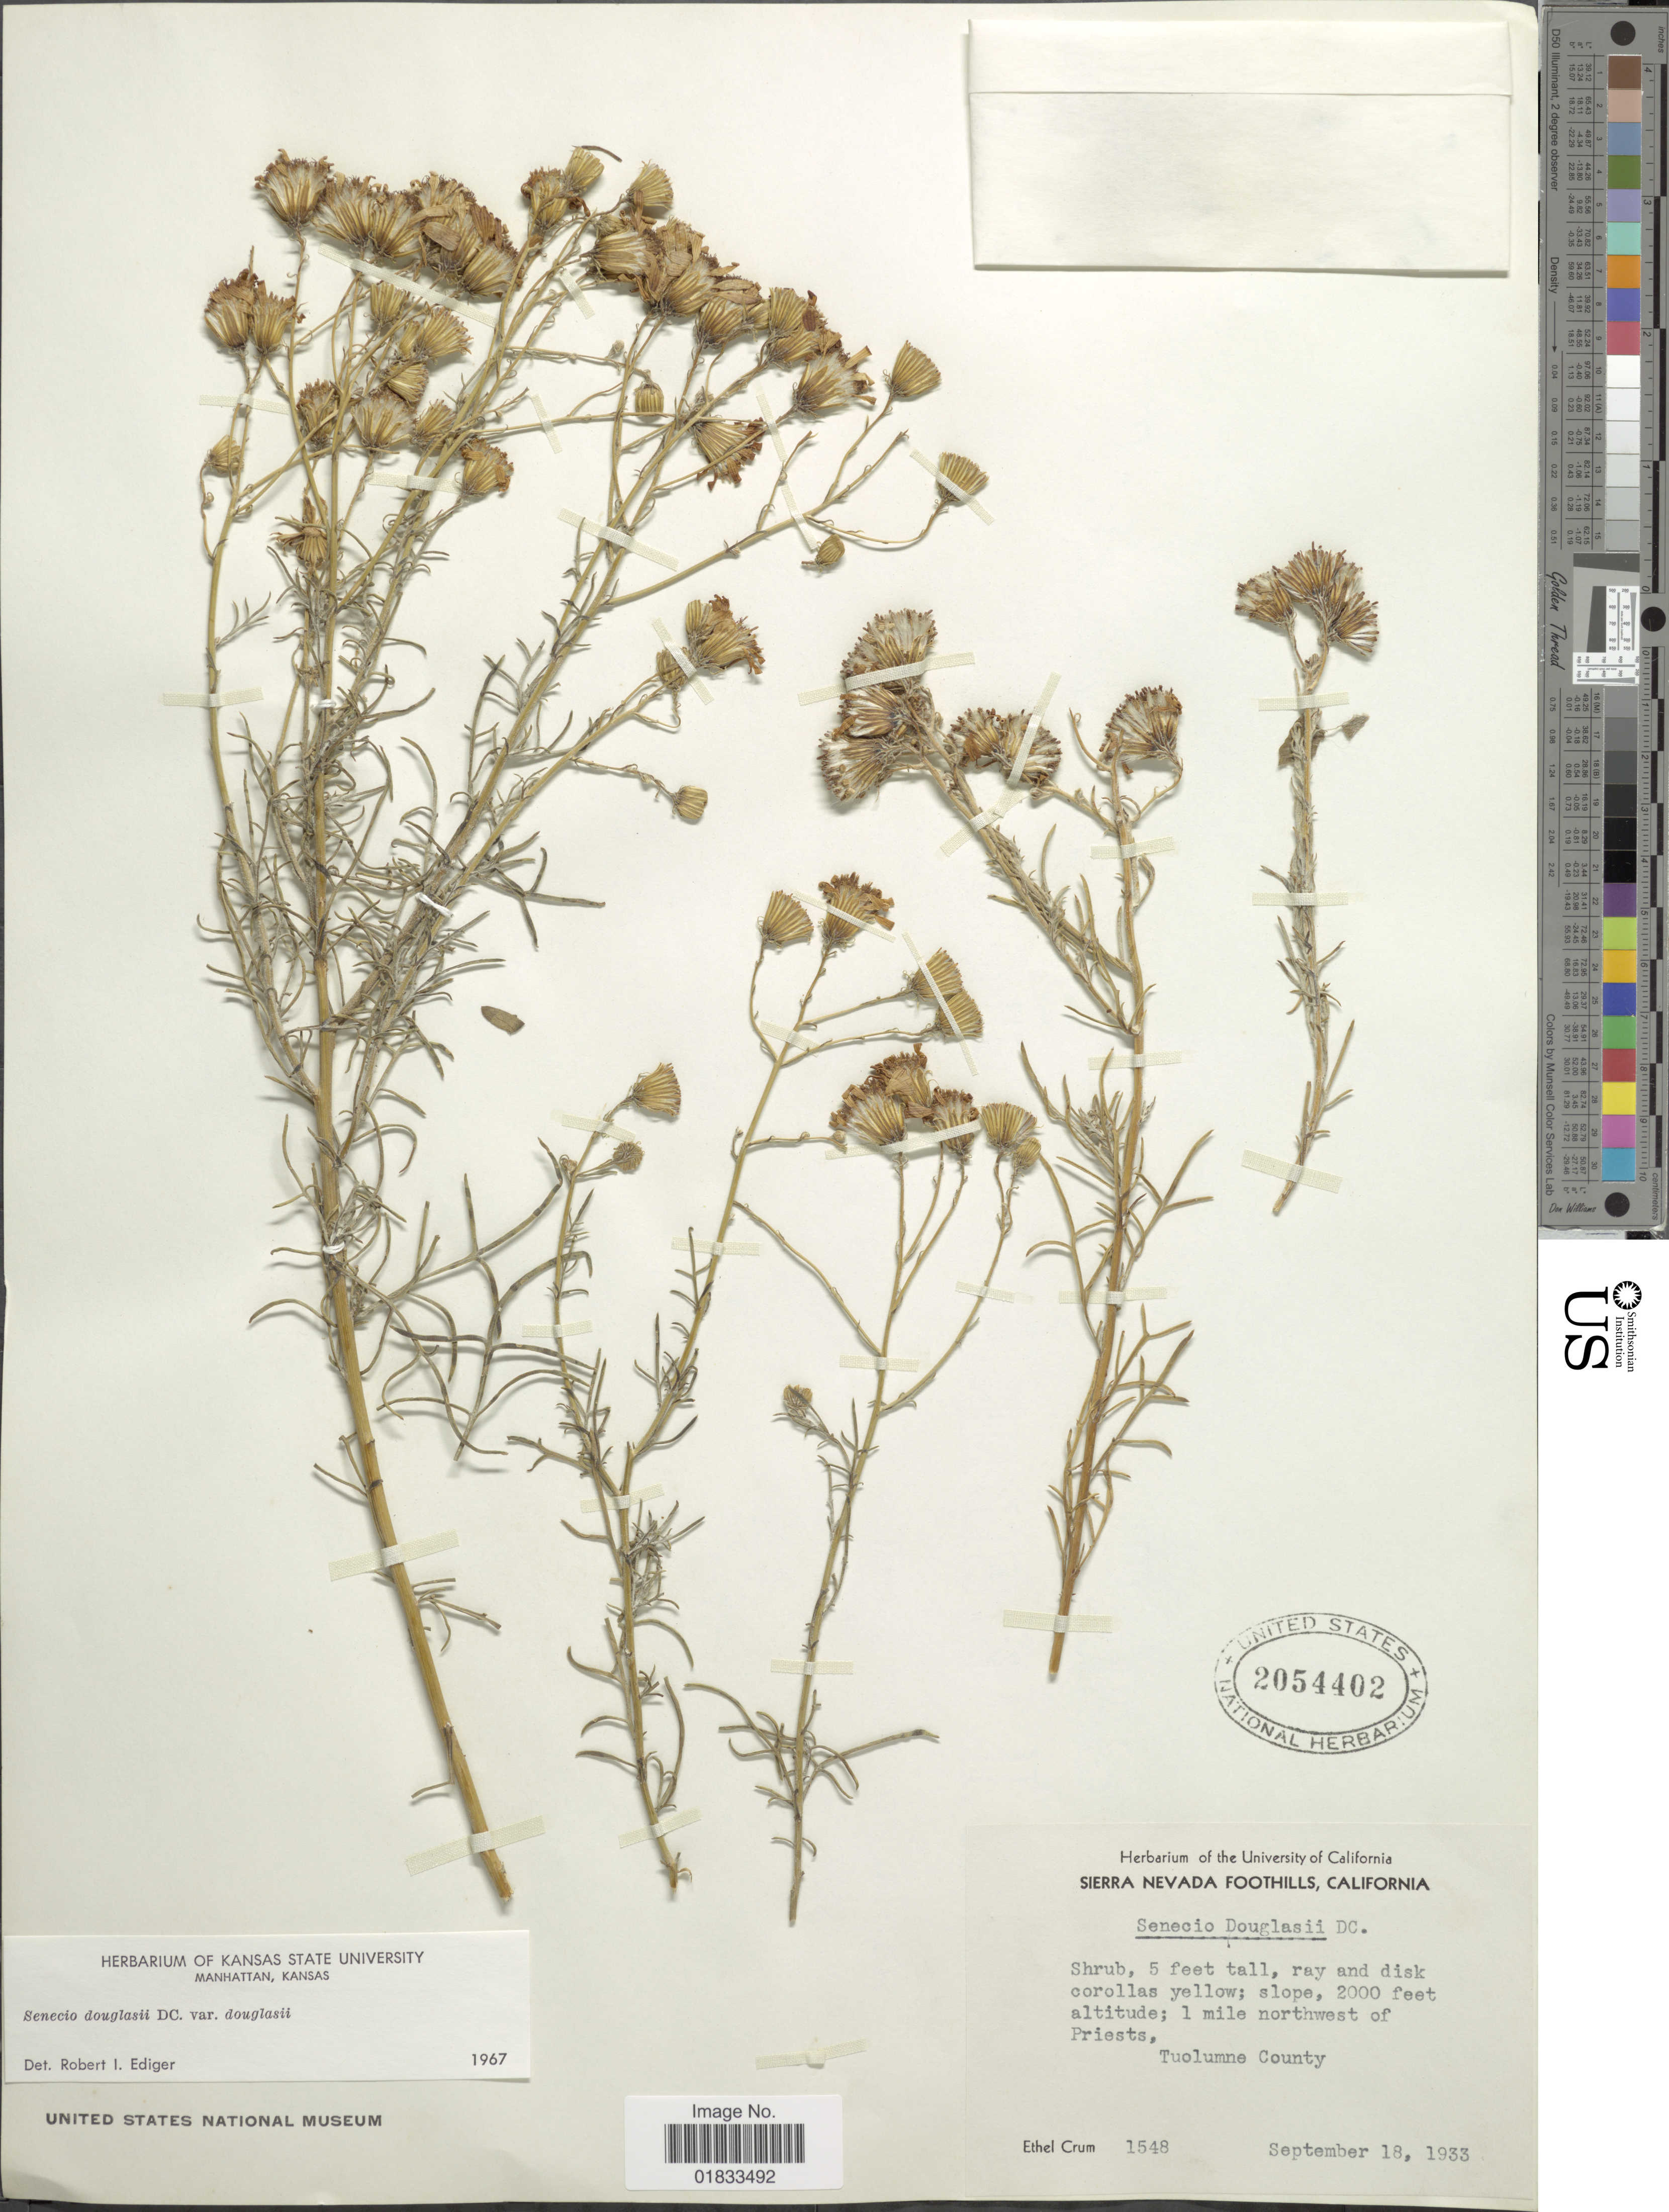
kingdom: Plantae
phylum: Tracheophyta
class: Magnoliopsida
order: Asterales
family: Asteraceae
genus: Senecio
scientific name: Senecio flaccidus var. douglasii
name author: (DC.) B.L. Turner & T.M. Barkley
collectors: E. K. Crum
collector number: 1548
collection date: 1933-09-18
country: United States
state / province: California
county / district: Tuolumne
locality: Sierra Nevada Foothills, 1 mile northwest of Priests, Tuolumne County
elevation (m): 610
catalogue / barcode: US 2054402